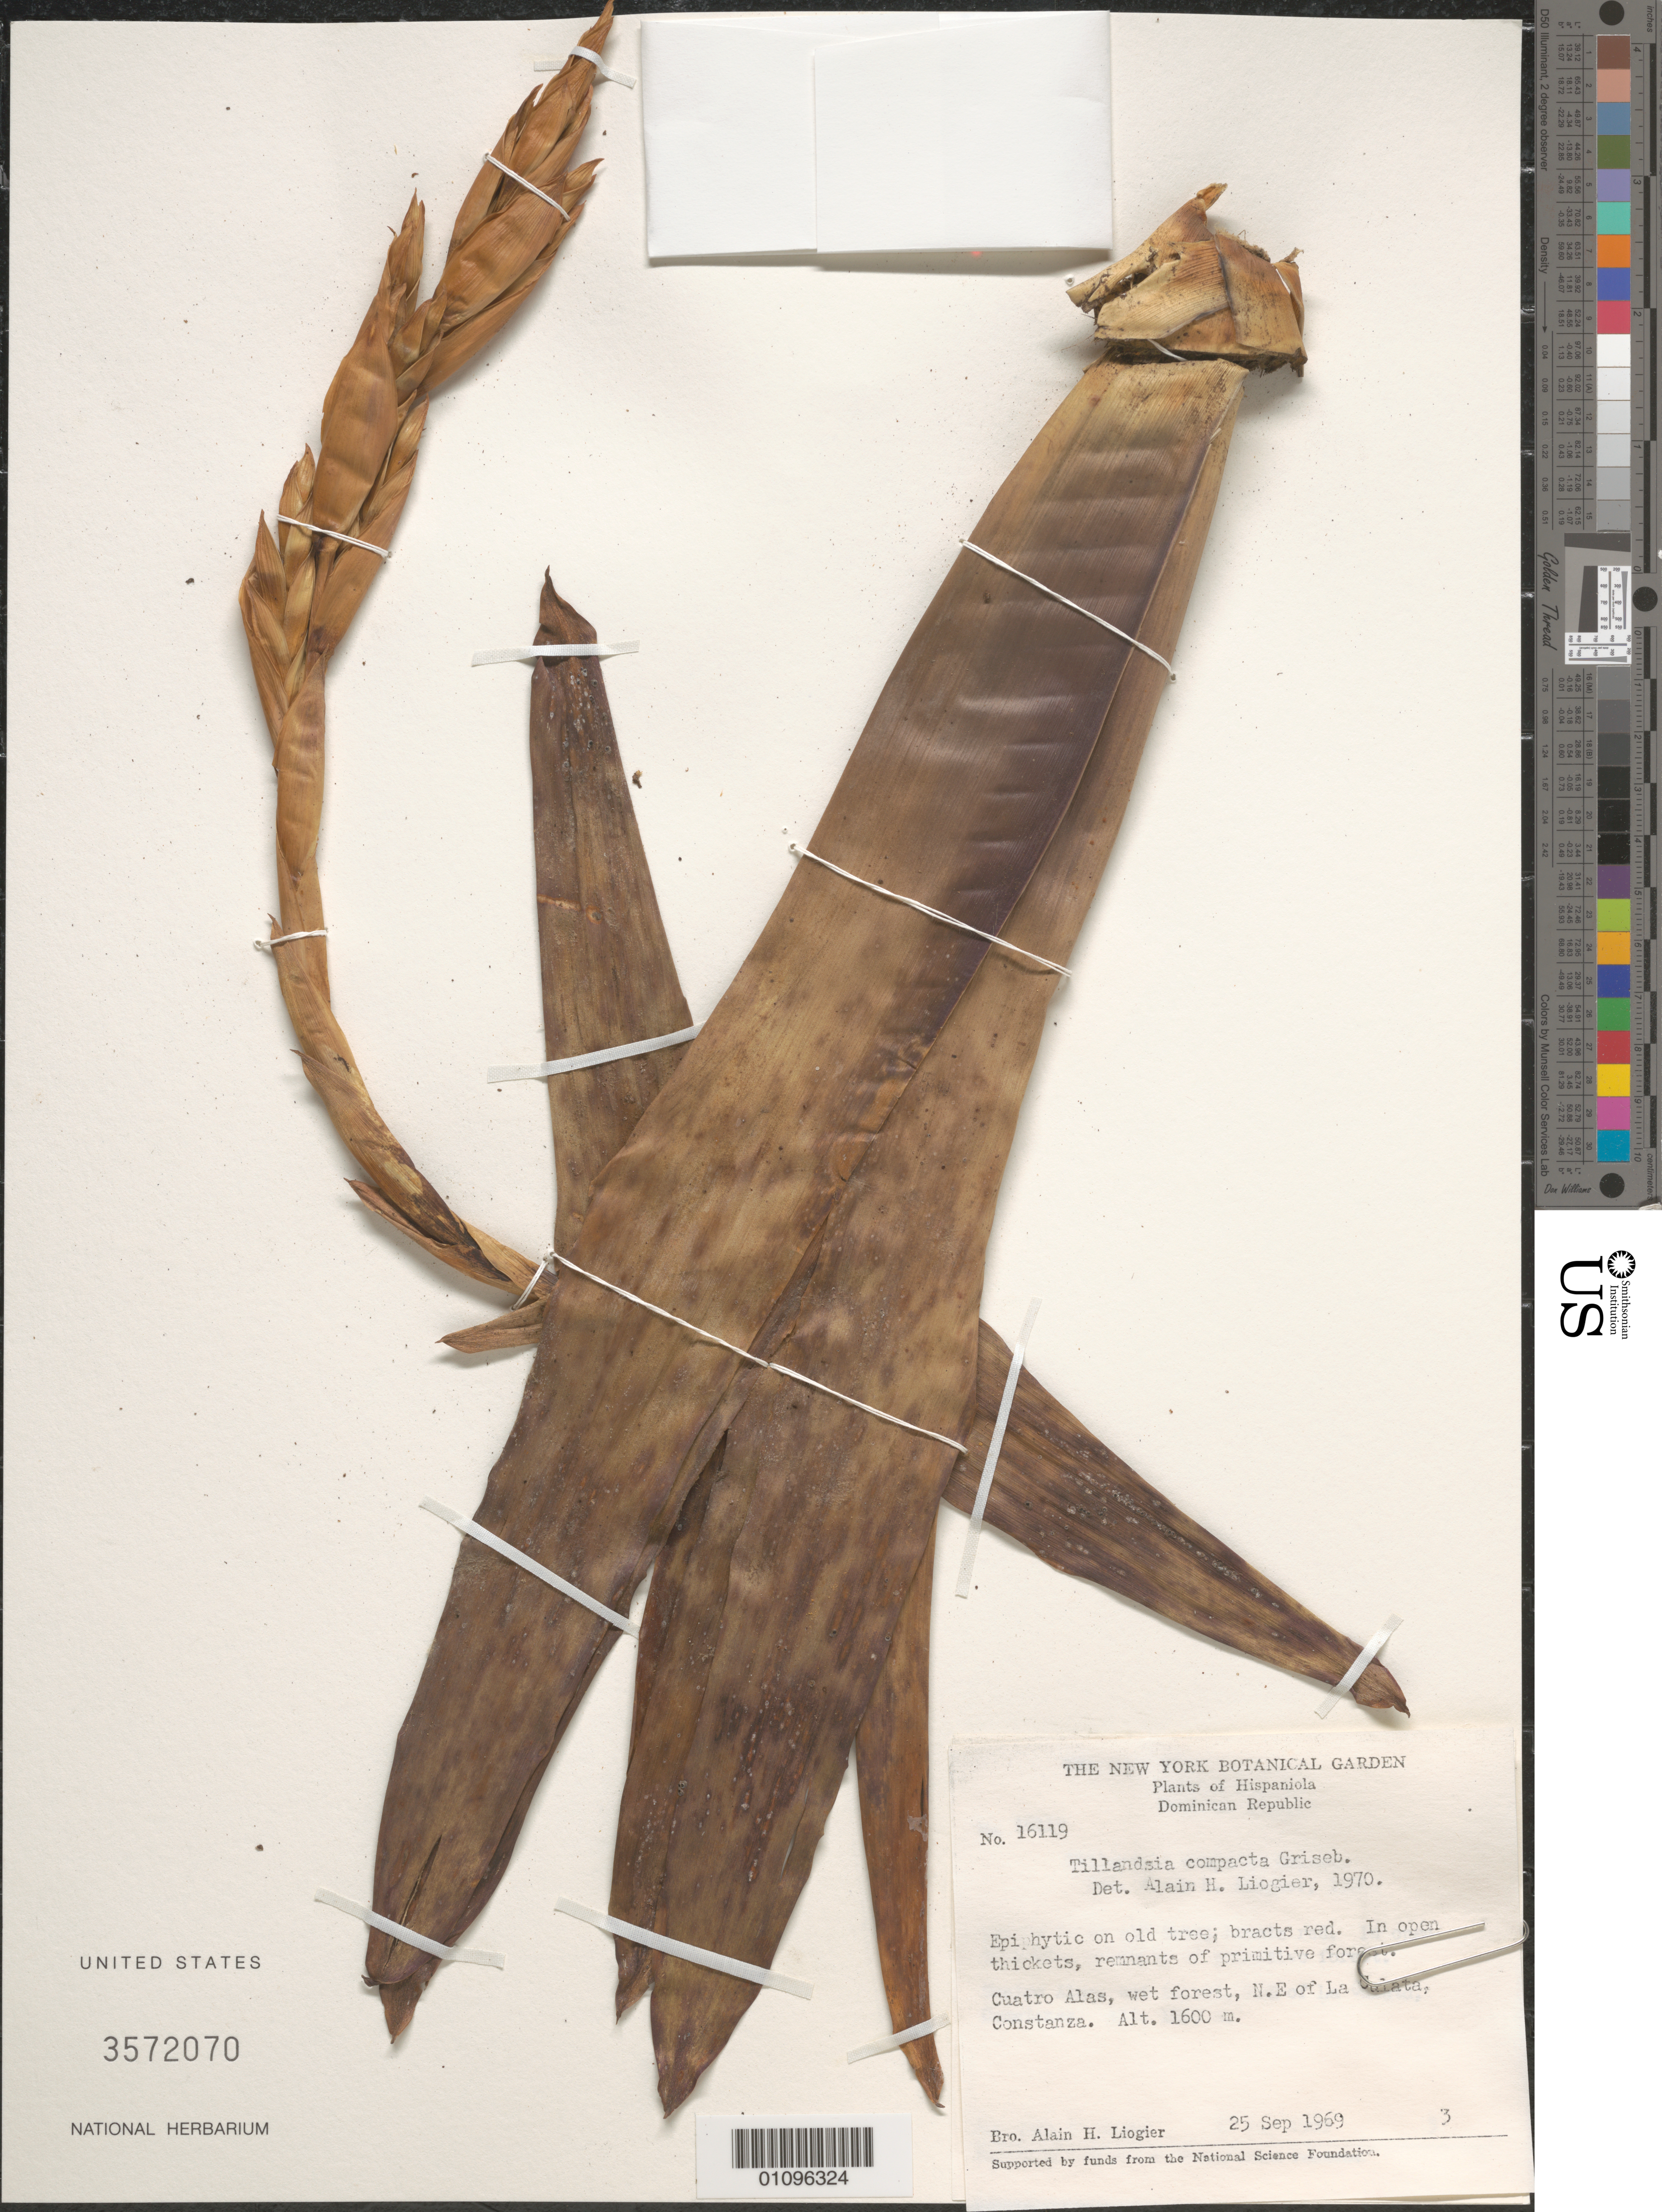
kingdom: Plantae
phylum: Tracheophyta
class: Liliopsida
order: Poales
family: Bromeliaceae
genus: Tillandsia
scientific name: Tillandsia compacta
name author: Griseb.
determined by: Liogier, Alain H.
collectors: A. H. Liogier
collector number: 16119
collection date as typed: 25 Sep 1969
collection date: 1969-09-25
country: Dominican Republic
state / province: La Vega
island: Hispaniola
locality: Cuatro Alas, NE of La Culata, Constanza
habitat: Wet forest; in open thickets, remnants of primitive forest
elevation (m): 1600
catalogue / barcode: US 3572070